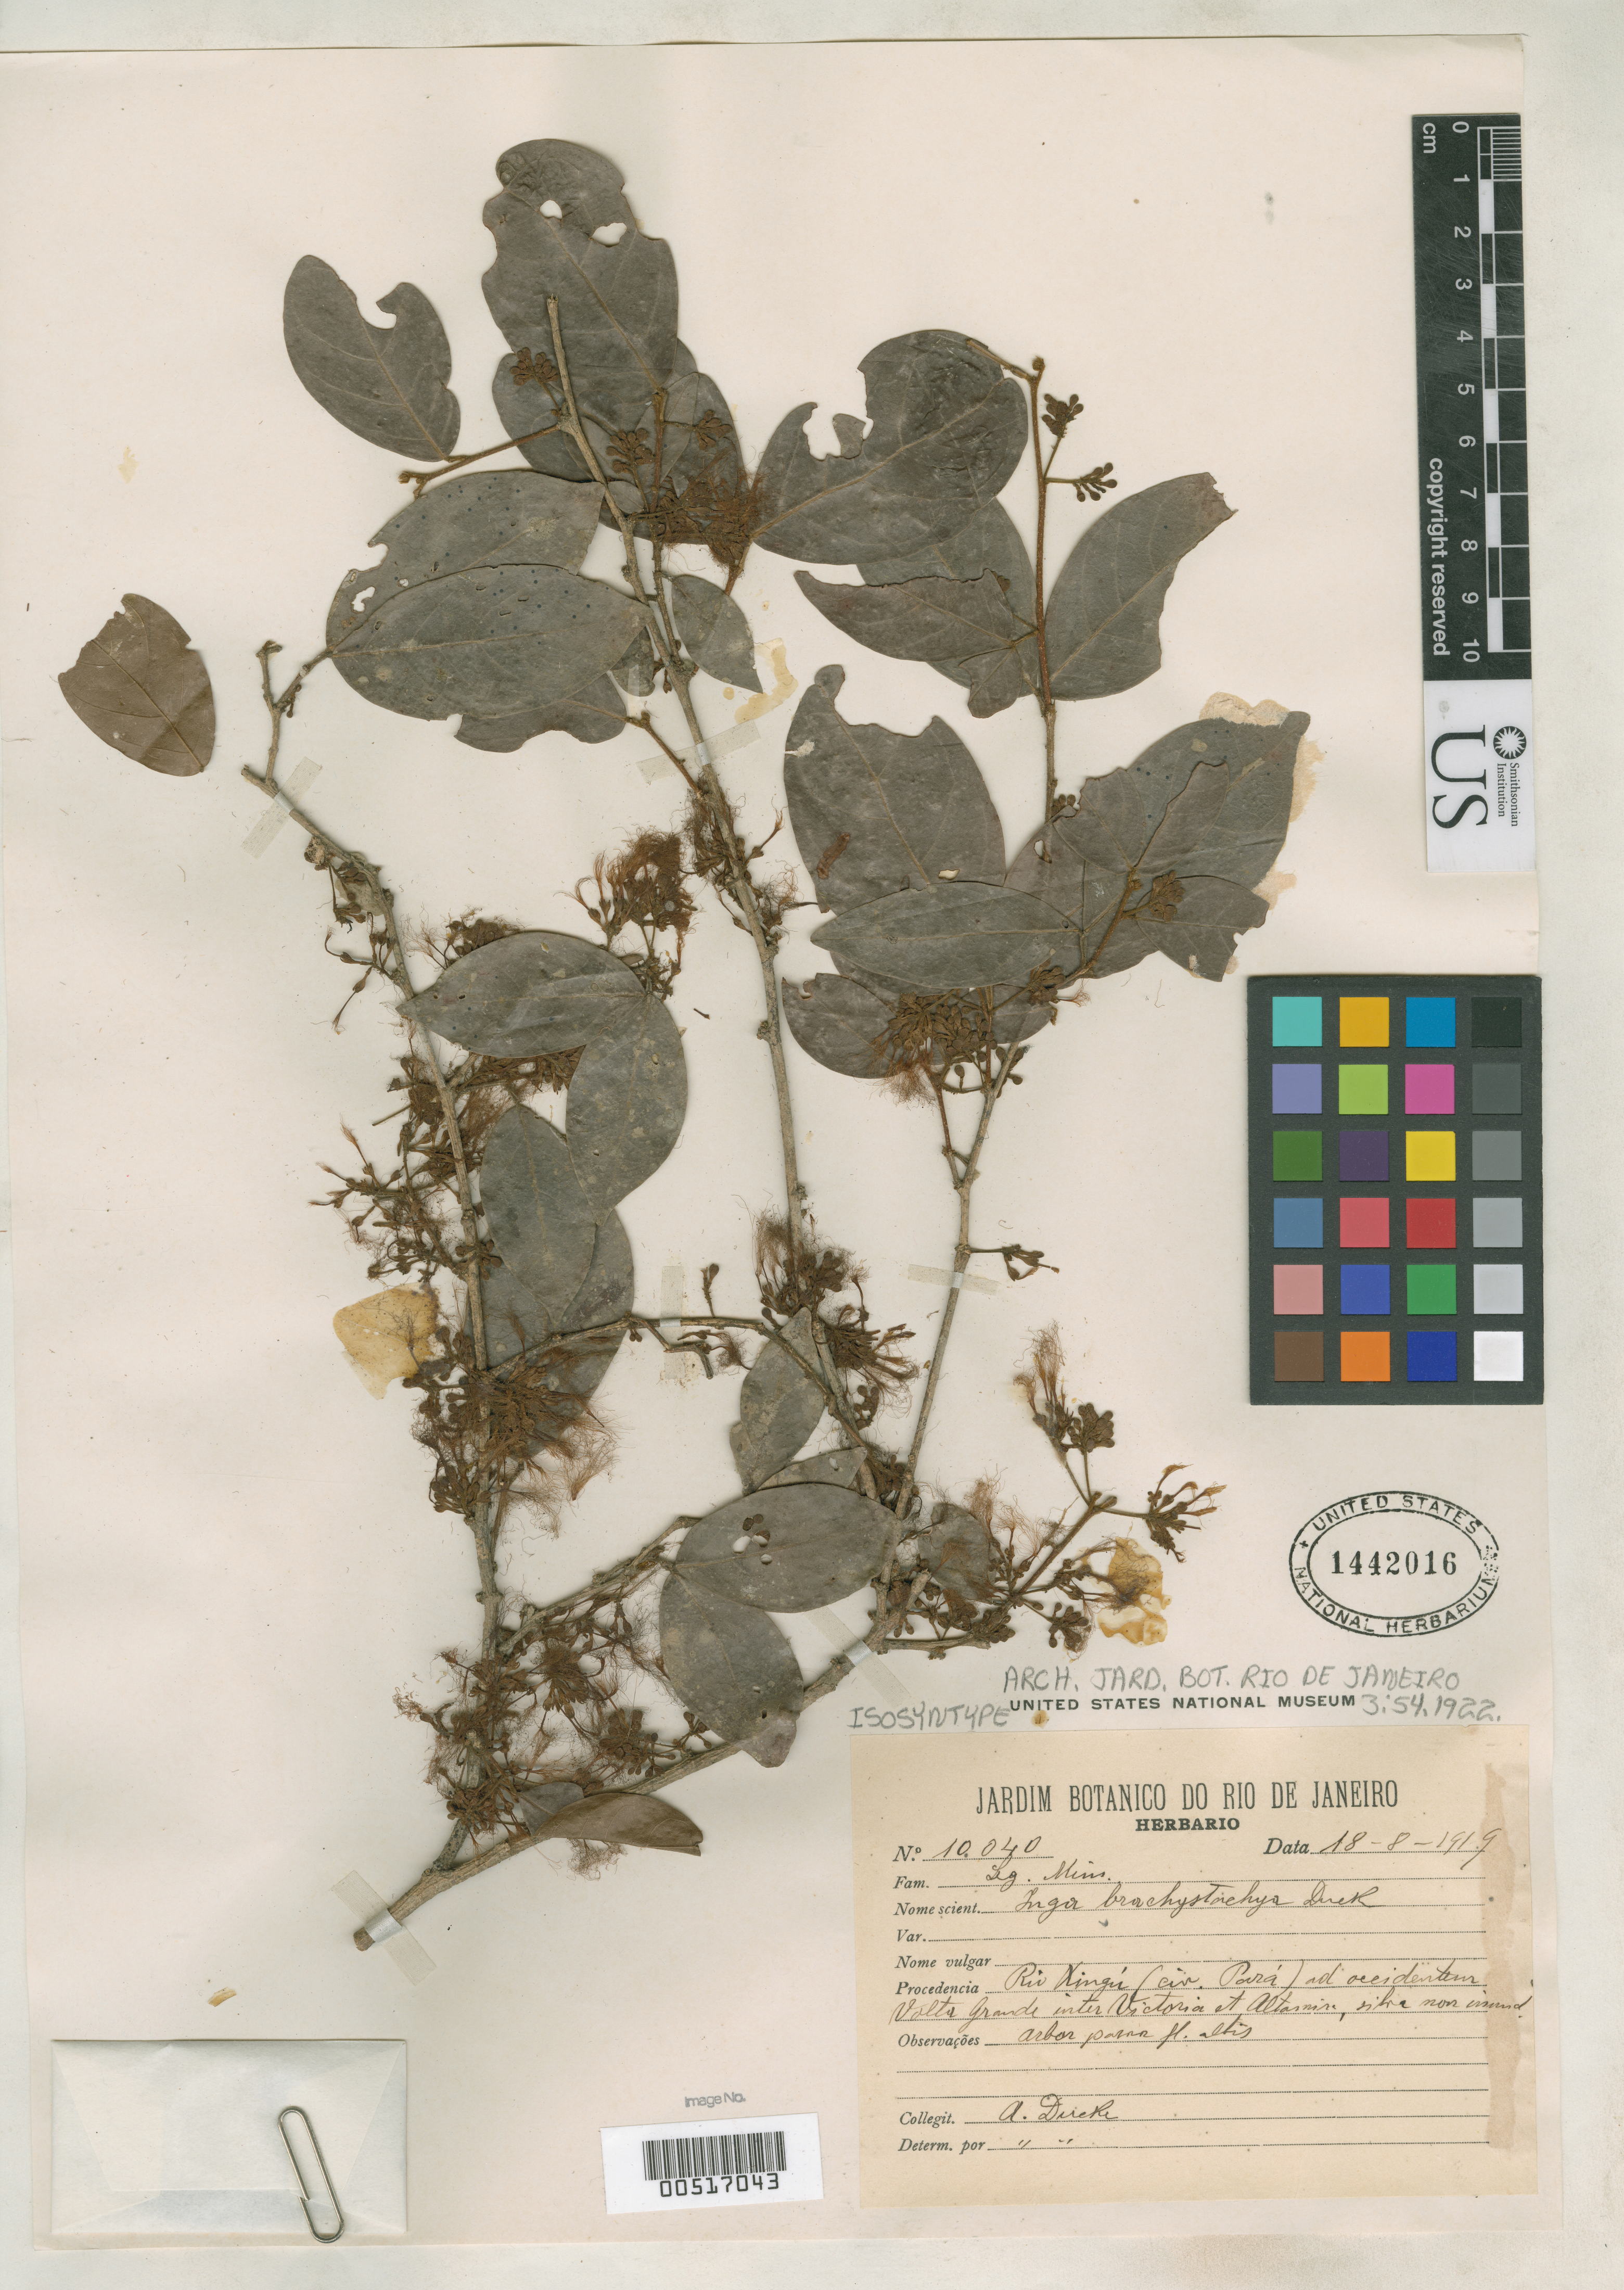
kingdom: Plantae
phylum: Tracheophyta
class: Magnoliopsida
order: Fabales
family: Fabaceae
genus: Inga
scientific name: Inga brachystachya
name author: Ducke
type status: Isosyntype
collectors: A. Ducke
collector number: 10040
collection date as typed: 18 Aug 1919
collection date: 1919-08-18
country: Brazil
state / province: Pará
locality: Rio Xingu, ad occidentum, Volta Grande inter Victoria et Altamira.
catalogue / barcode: US 1442016